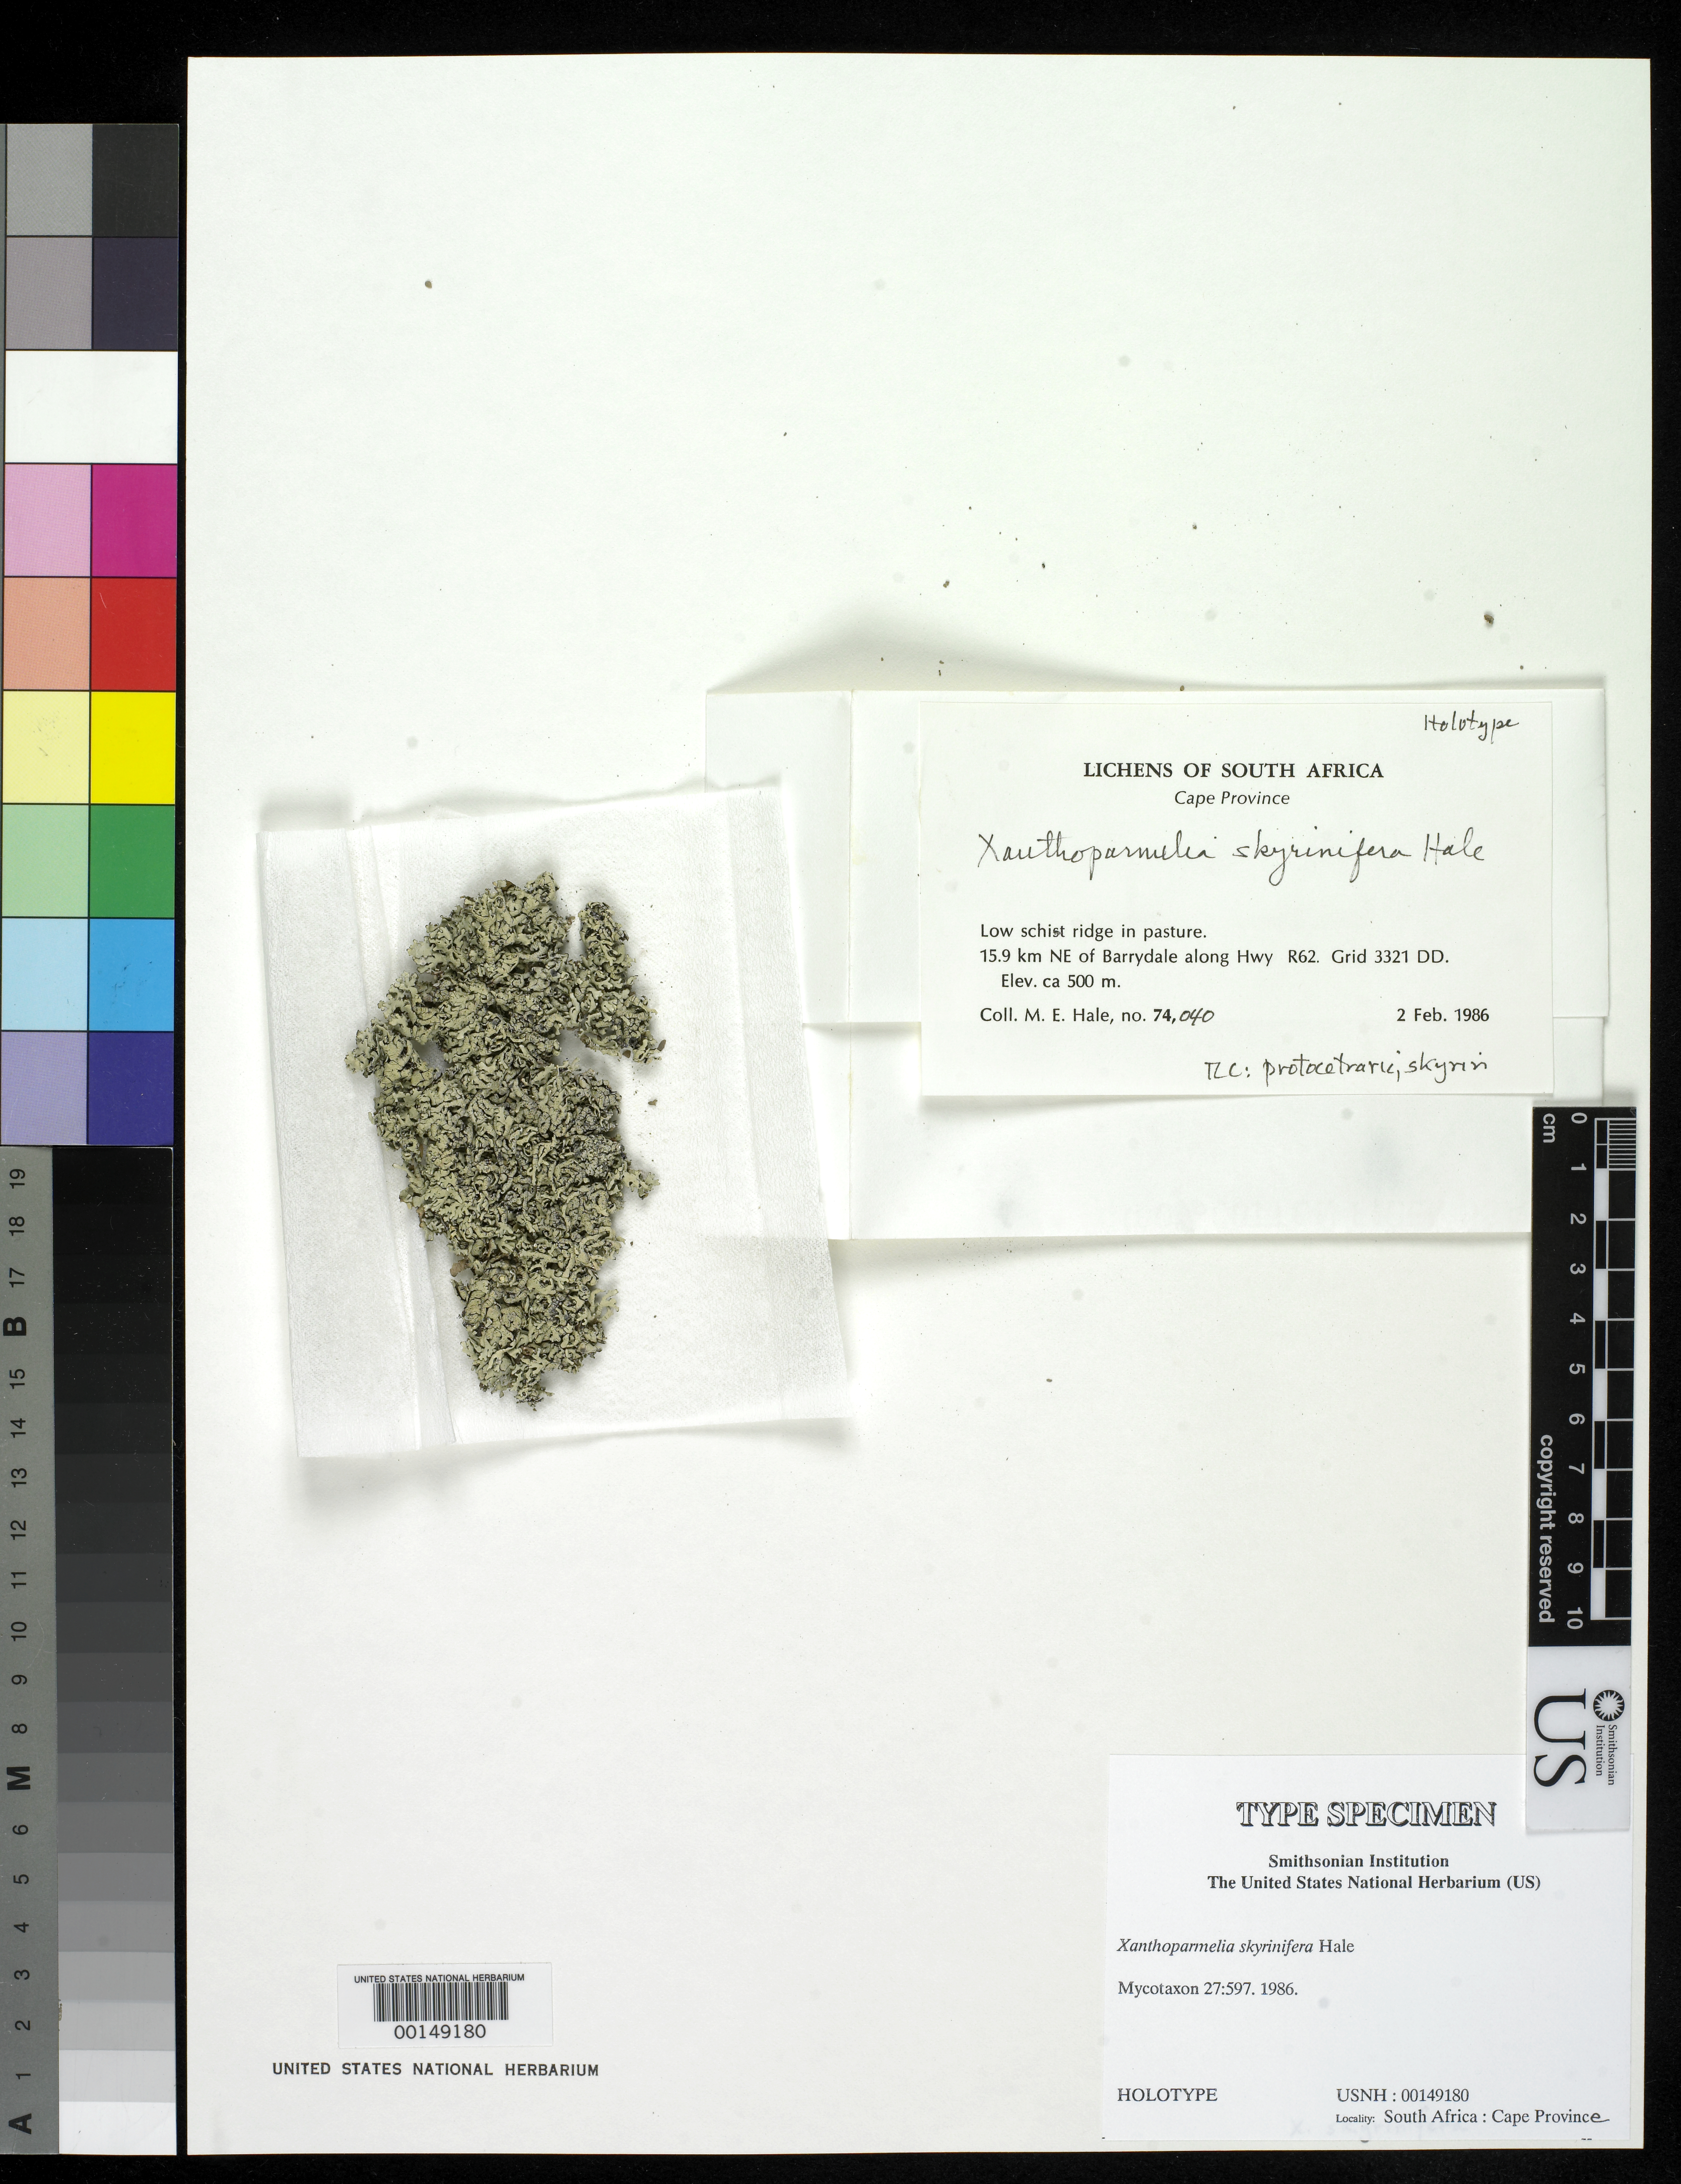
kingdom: Fungi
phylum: Ascomycota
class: Lecanoromycetes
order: Lecanorales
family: Parmeliaceae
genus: Xanthoparmelia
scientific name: Xanthoparmelia skyrinifera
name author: Hale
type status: Holotype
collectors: M. Hale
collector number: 74040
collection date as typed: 02 Feb 1986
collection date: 1986-02-02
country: South Africa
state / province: Western Cape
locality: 15.9 km NE of Barrydale along Hwy R62, Grid 3321 DD, low schist ridge in pasture.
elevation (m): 500